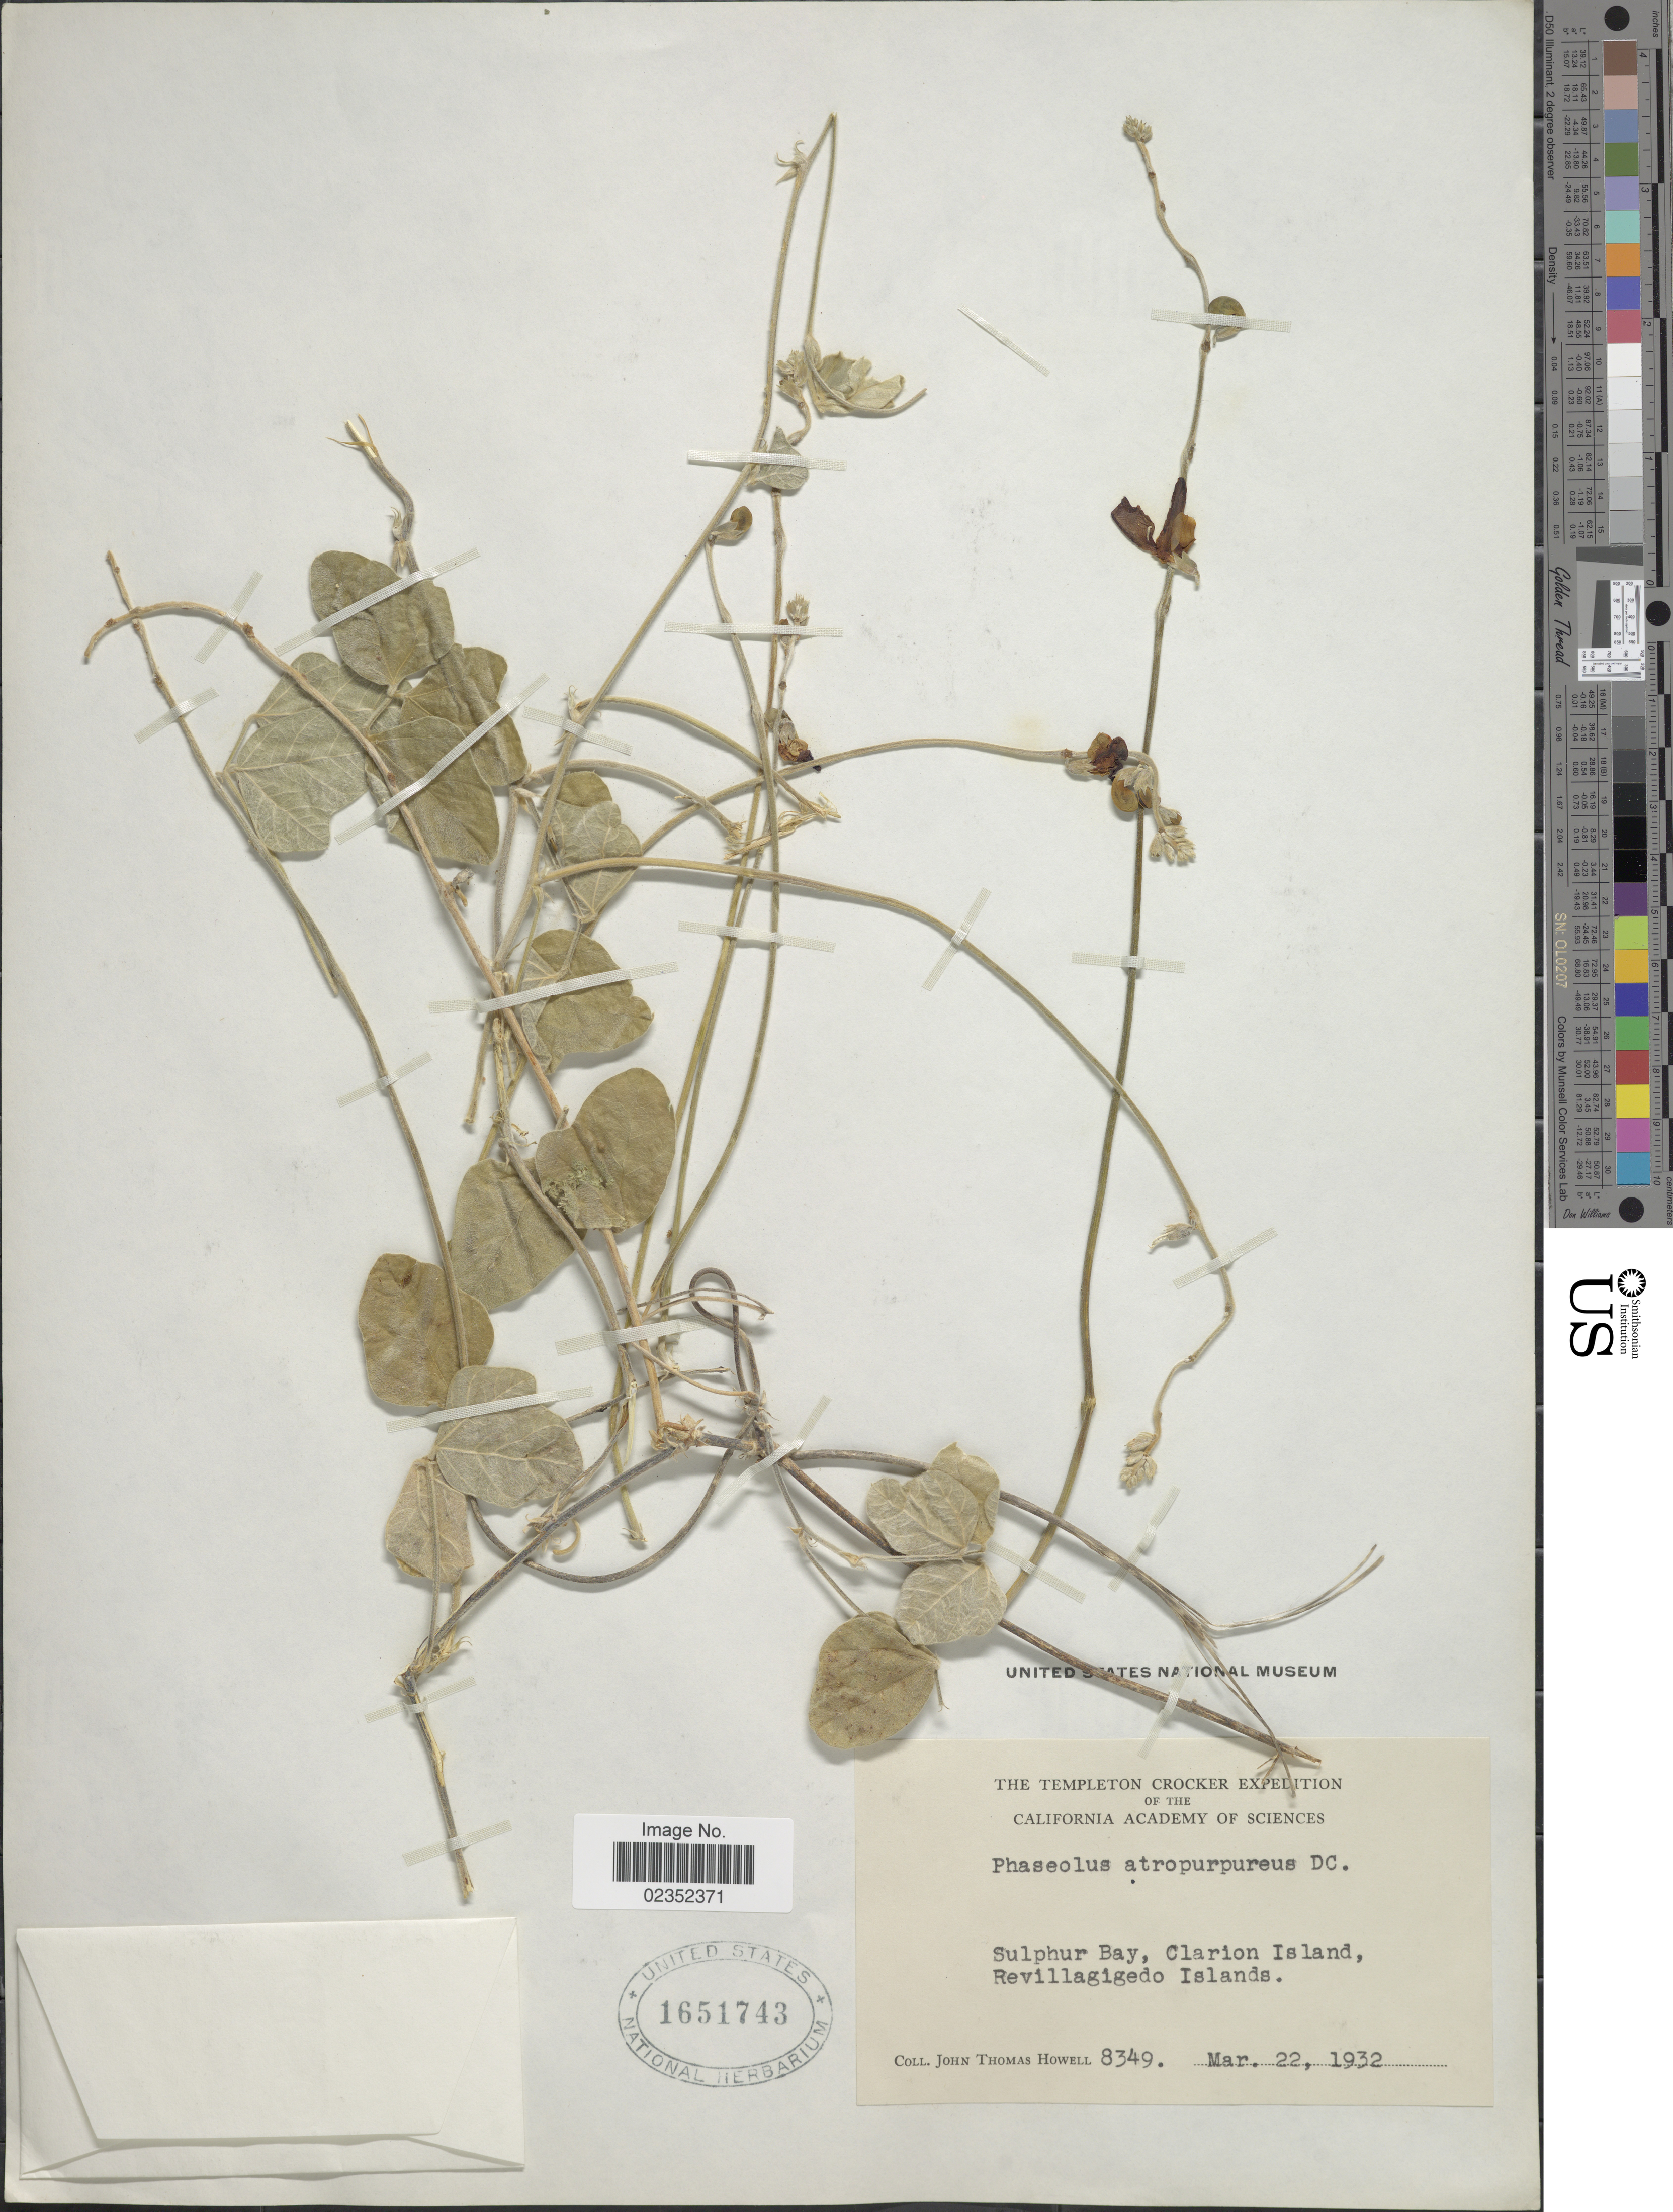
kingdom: Plantae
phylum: Tracheophyta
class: Magnoliopsida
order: Fabales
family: Fabaceae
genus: Macroptilium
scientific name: Macroptilium atropurpureum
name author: (DC.) Urb.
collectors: J. T. Howell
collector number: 8349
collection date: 1932-03-22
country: Mexico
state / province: Colima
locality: Sulphur Bay, Clarion Island, Revillagidedo Islands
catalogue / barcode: US 1651743